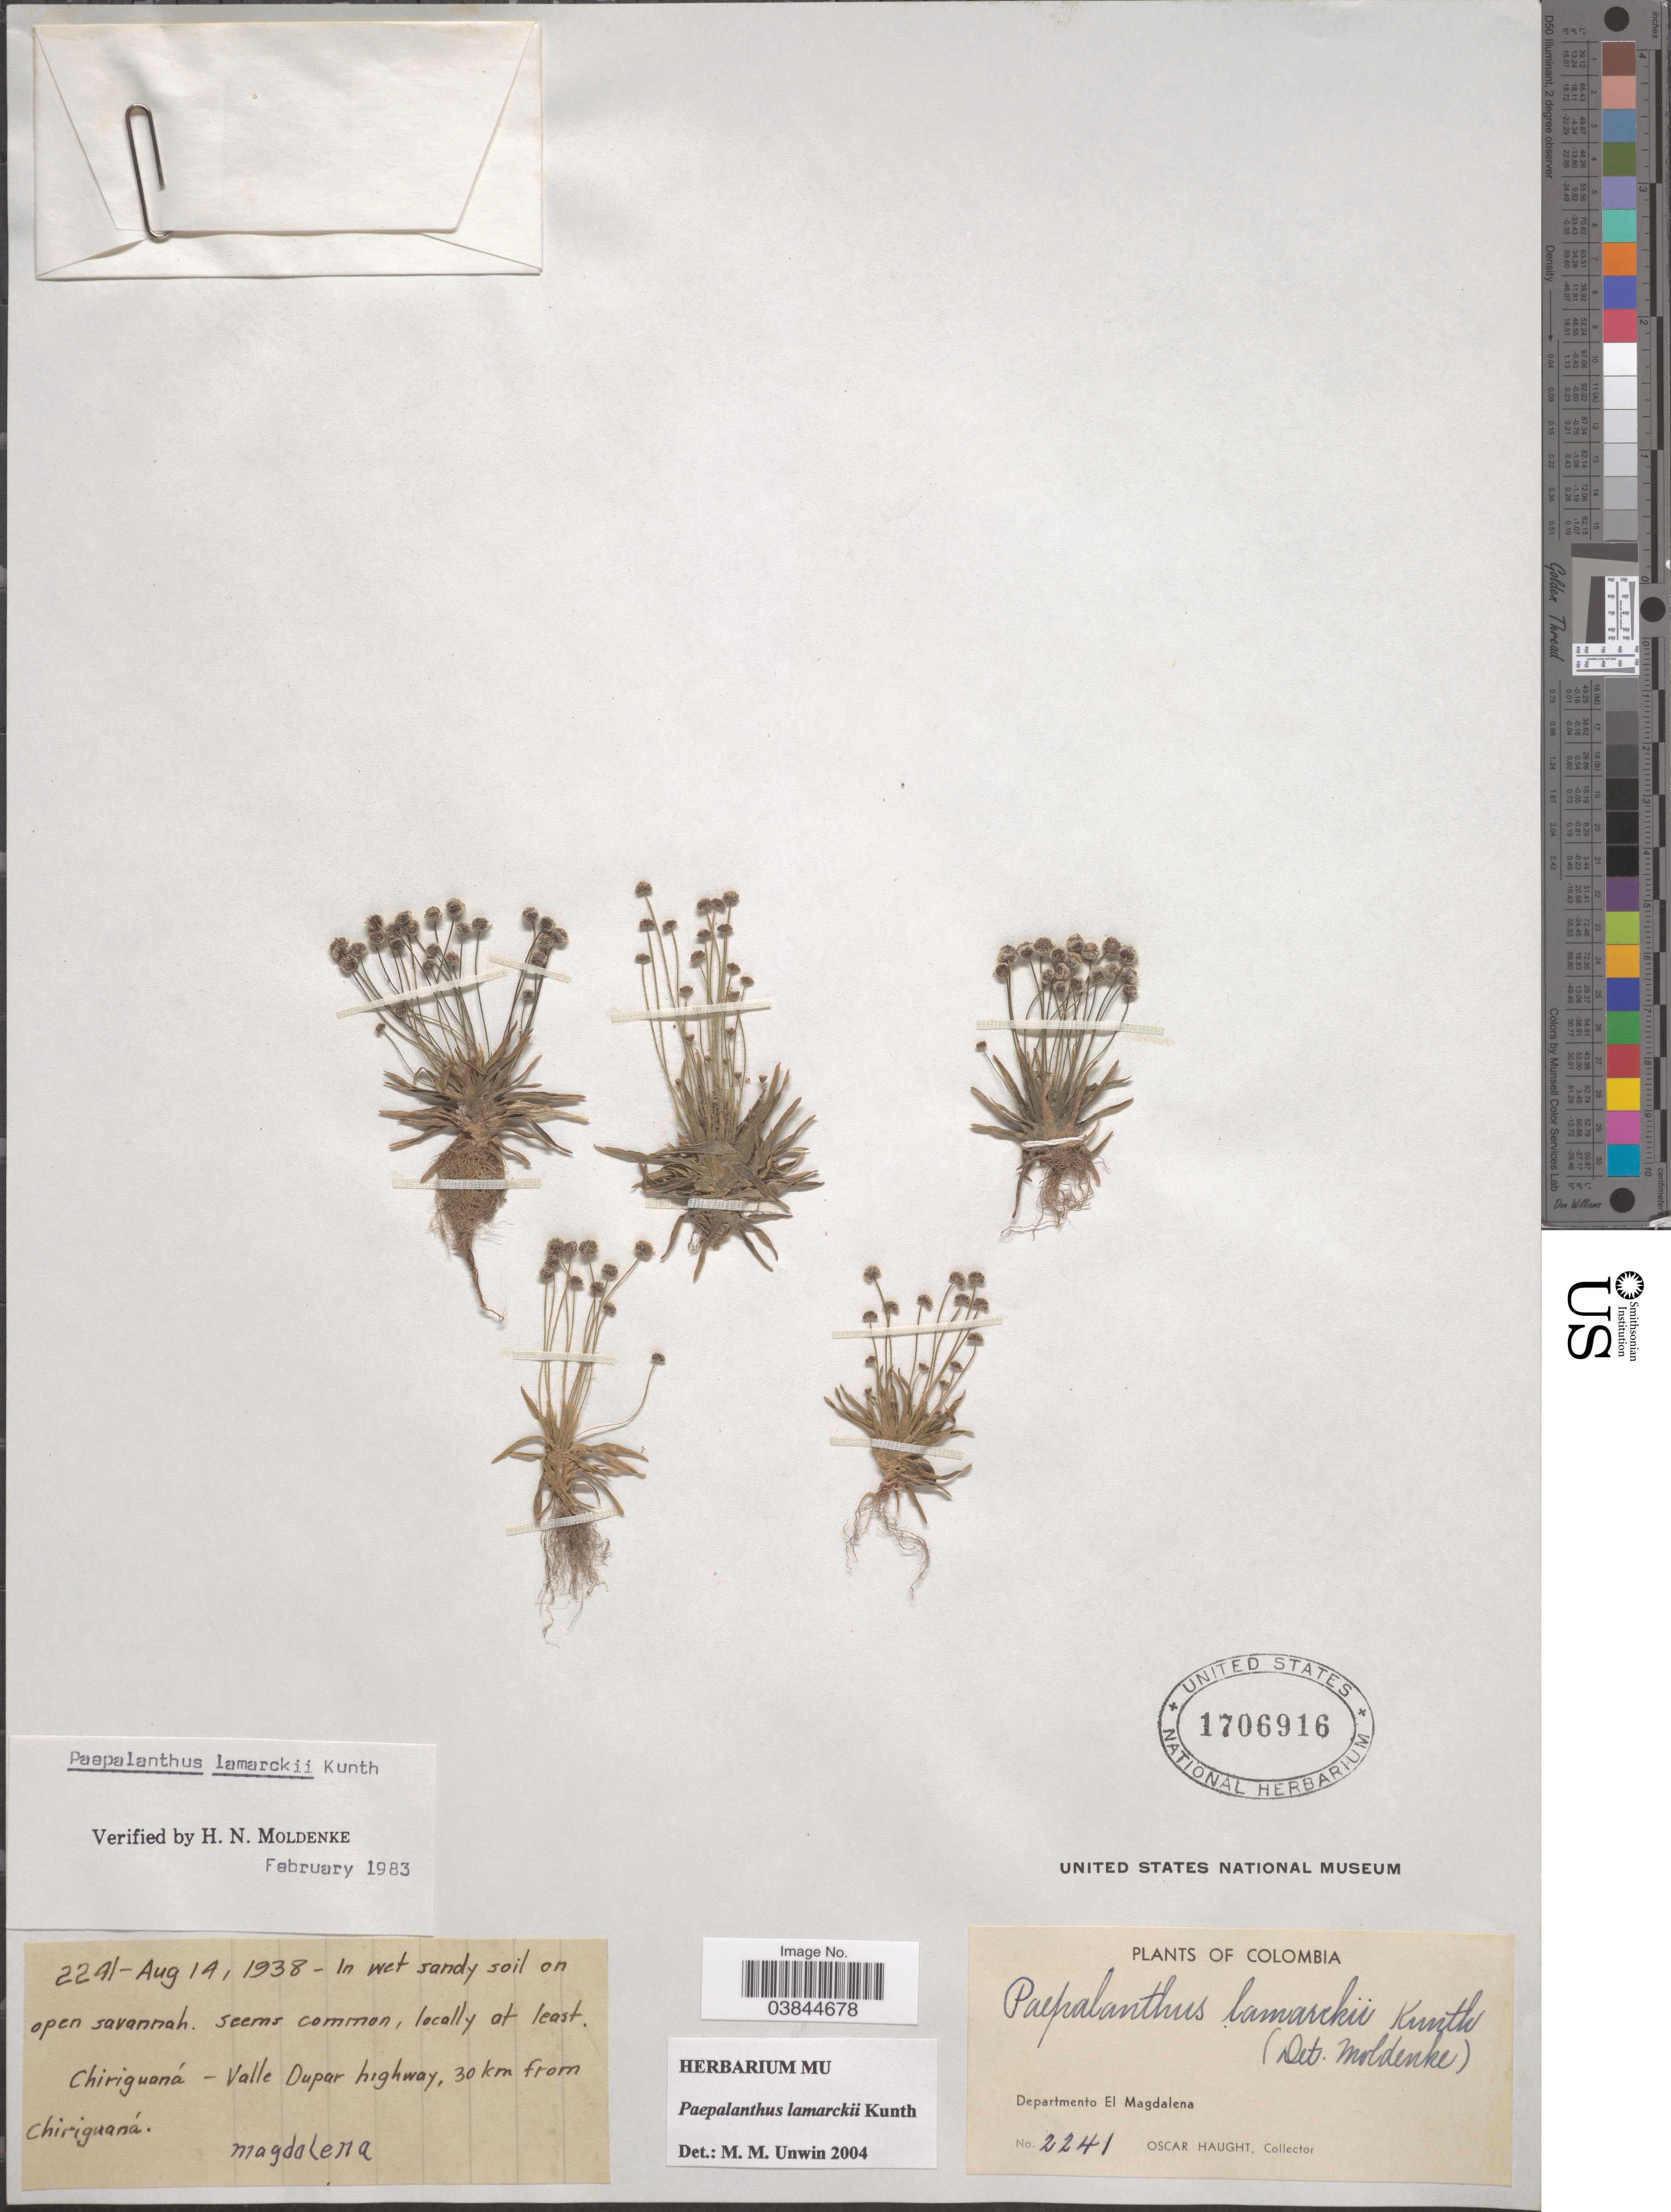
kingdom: Plantae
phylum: Tracheophyta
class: Liliopsida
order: Poales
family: Eriocaulaceae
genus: Paepalanthus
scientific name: Paepalanthus lamarckii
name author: Kunth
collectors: O. L. Haught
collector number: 2241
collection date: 1938-08-14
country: Colombia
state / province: Magdalena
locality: Chiriguaná- Valle Dupar highway, 30 km from Chiriguaná. Departmento El Magdalena.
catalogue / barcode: US 1706916